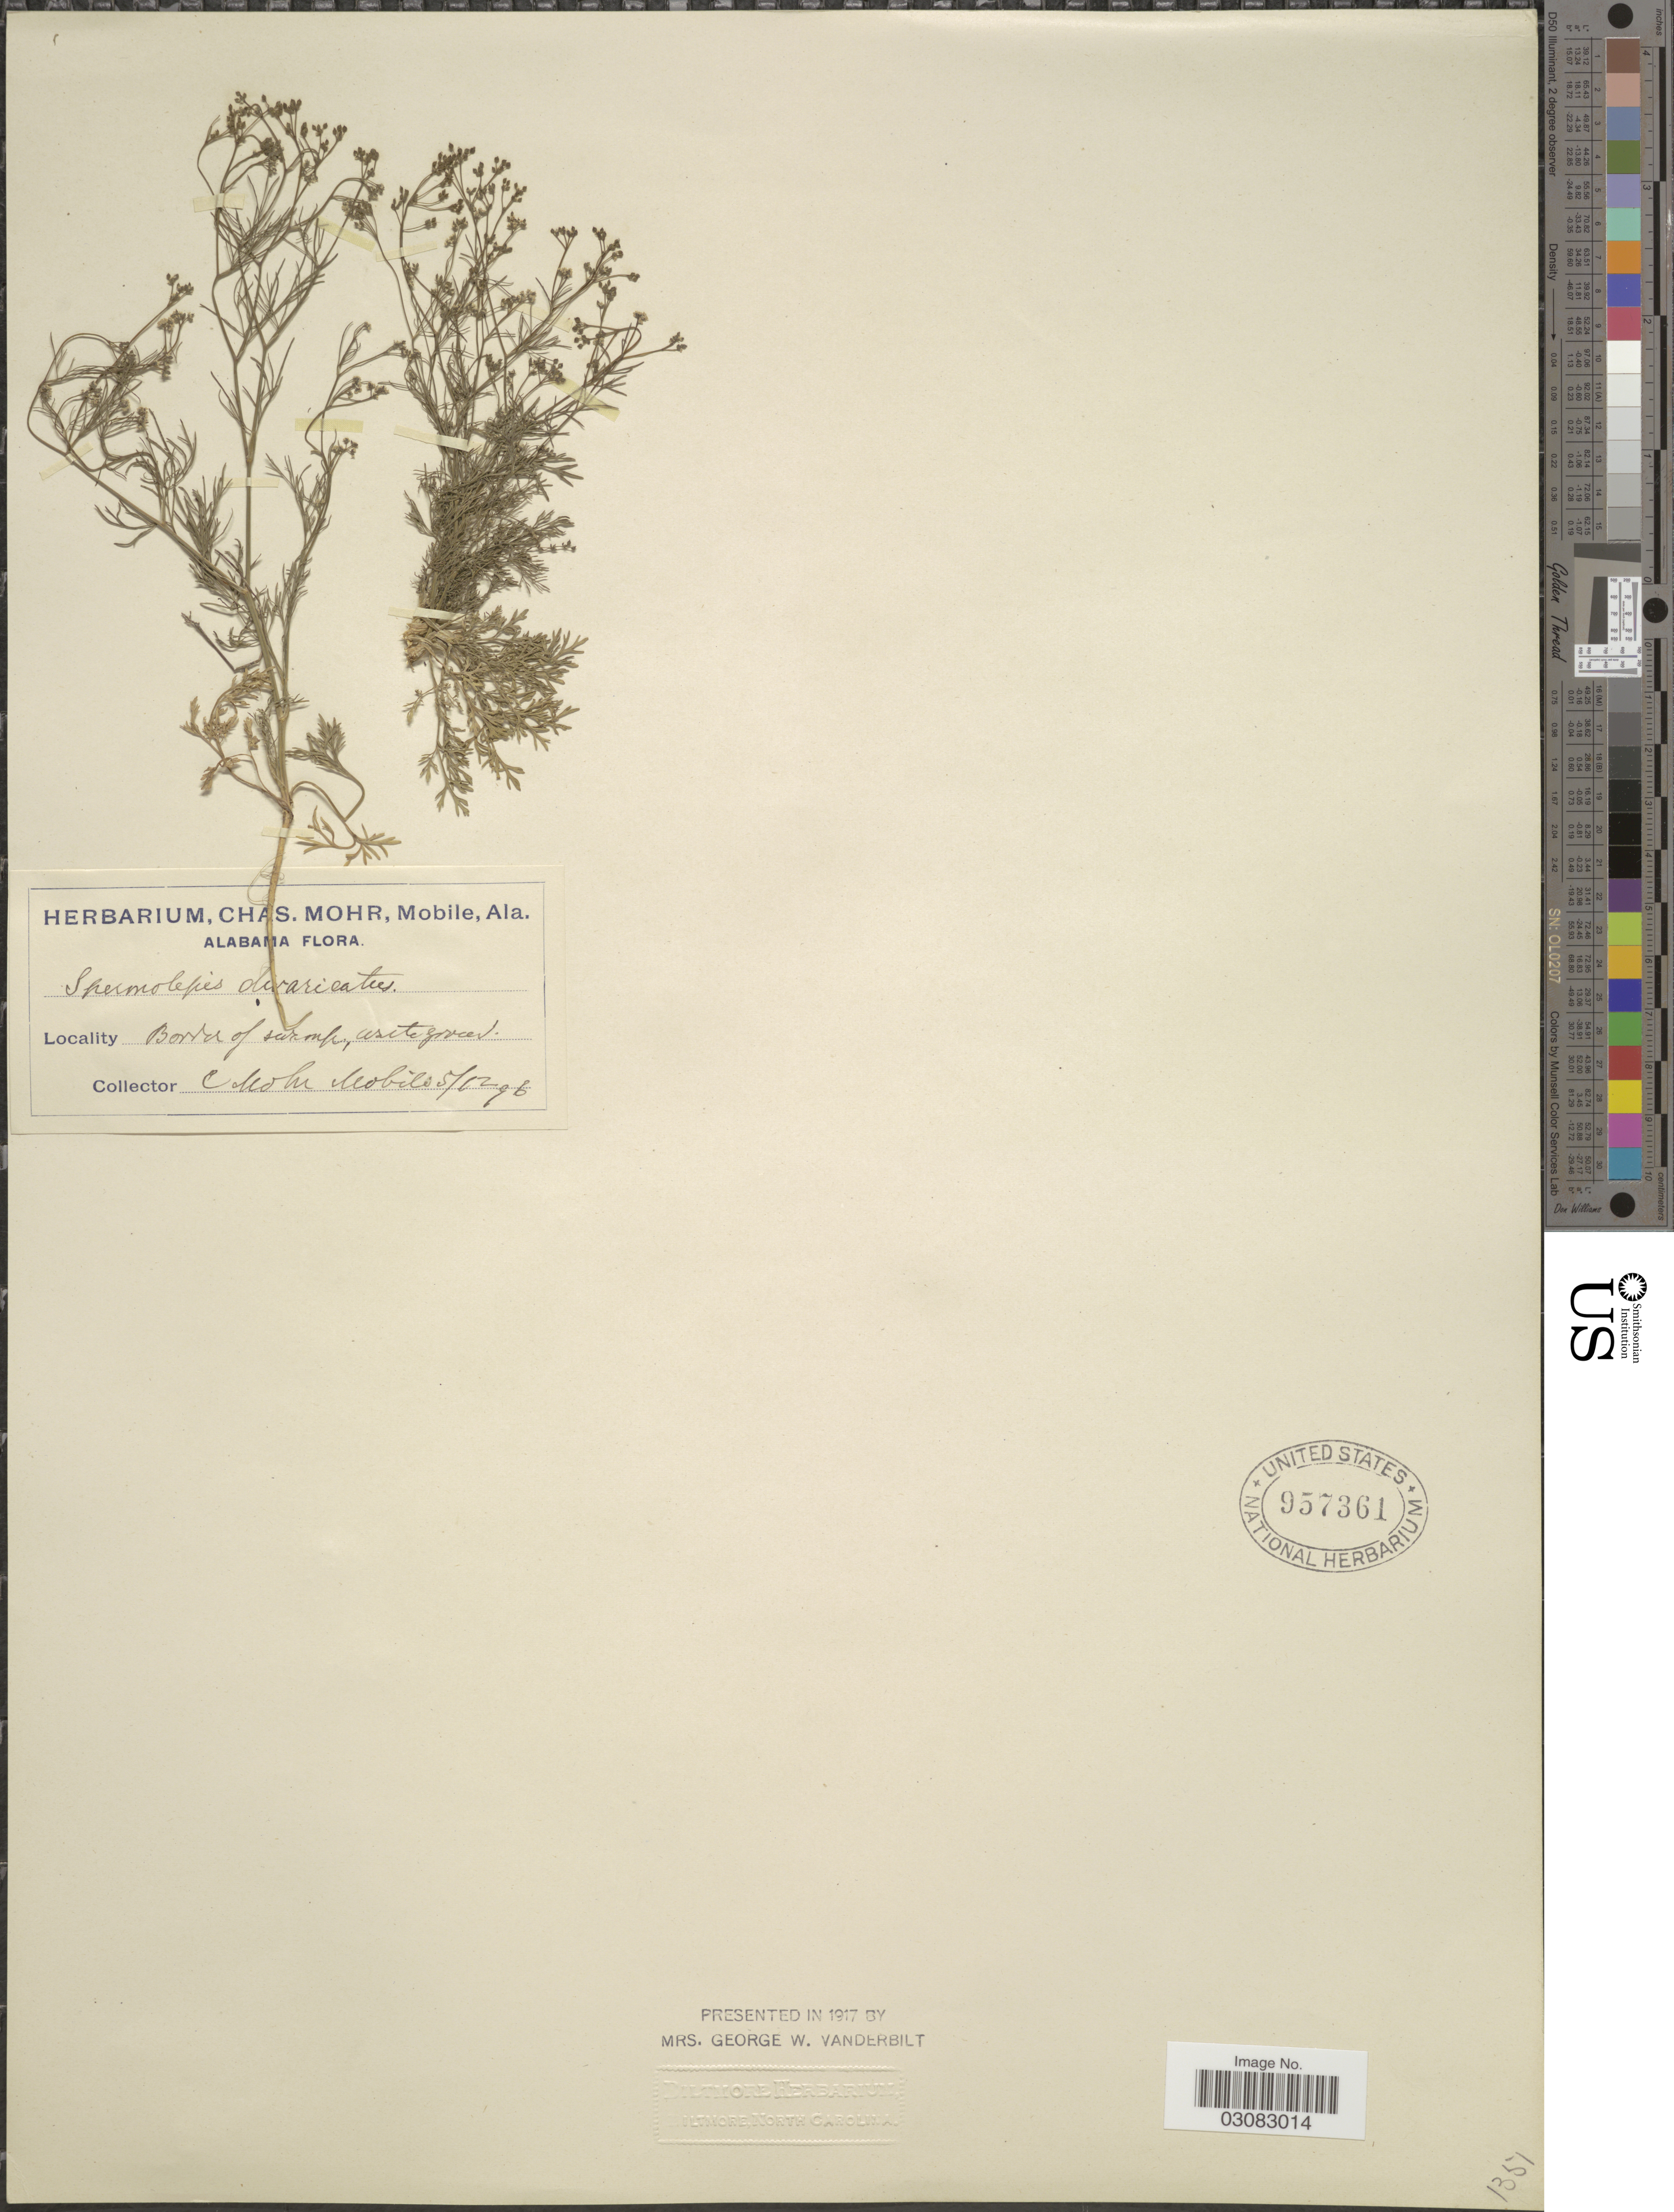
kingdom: Plantae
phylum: Tracheophyta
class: Magnoliopsida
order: Apiales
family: Apiaceae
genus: Spermolepis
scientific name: Spermolepis divaricata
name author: (Walter) Raf.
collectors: Mohr, C. T. (herbarium)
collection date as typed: Transcribed d/m/y: 12/5/96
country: United States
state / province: Alabama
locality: Border of swamp, Mobile.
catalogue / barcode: US 957361